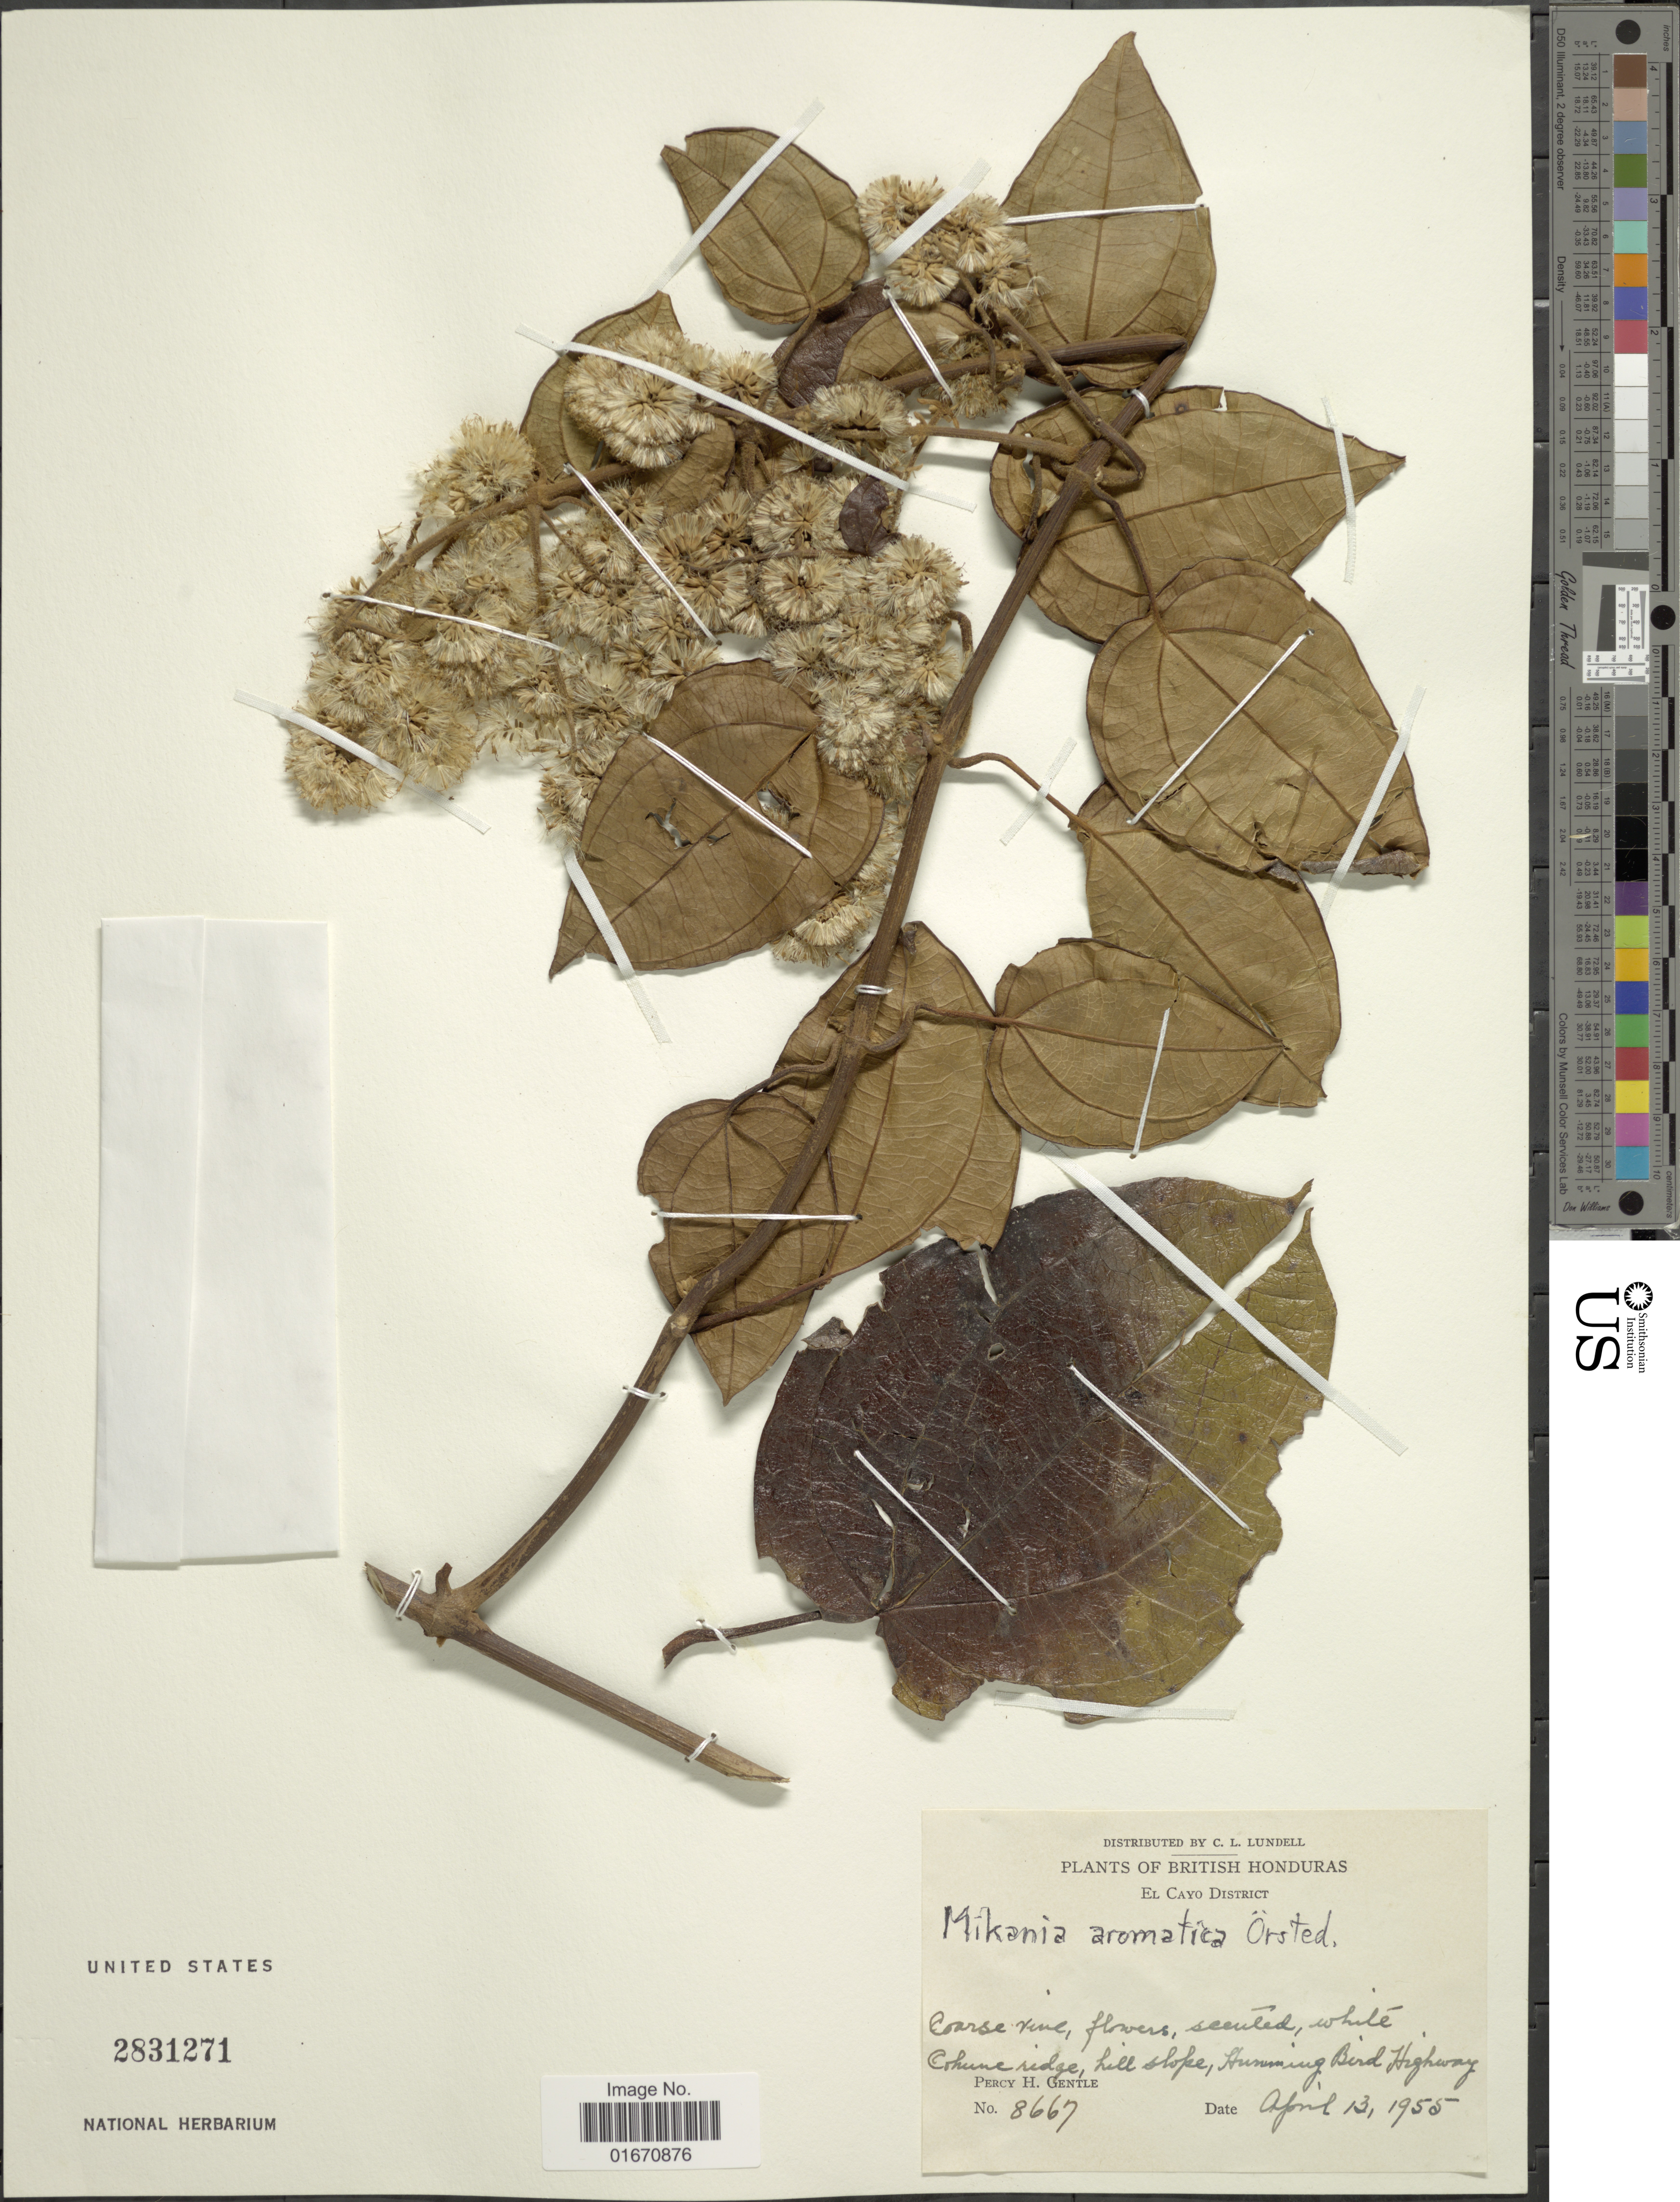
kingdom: Plantae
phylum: Tracheophyta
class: Magnoliopsida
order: Asterales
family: Asteraceae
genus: Mikania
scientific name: Mikania tonduzii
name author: B.L. Rob.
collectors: P. H. Gentle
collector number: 8667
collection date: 1955-04-13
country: Belize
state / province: Cayo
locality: British Honduras, El Cayo District, Cohune ridge, Humming Bird Highway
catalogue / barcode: US 2831271